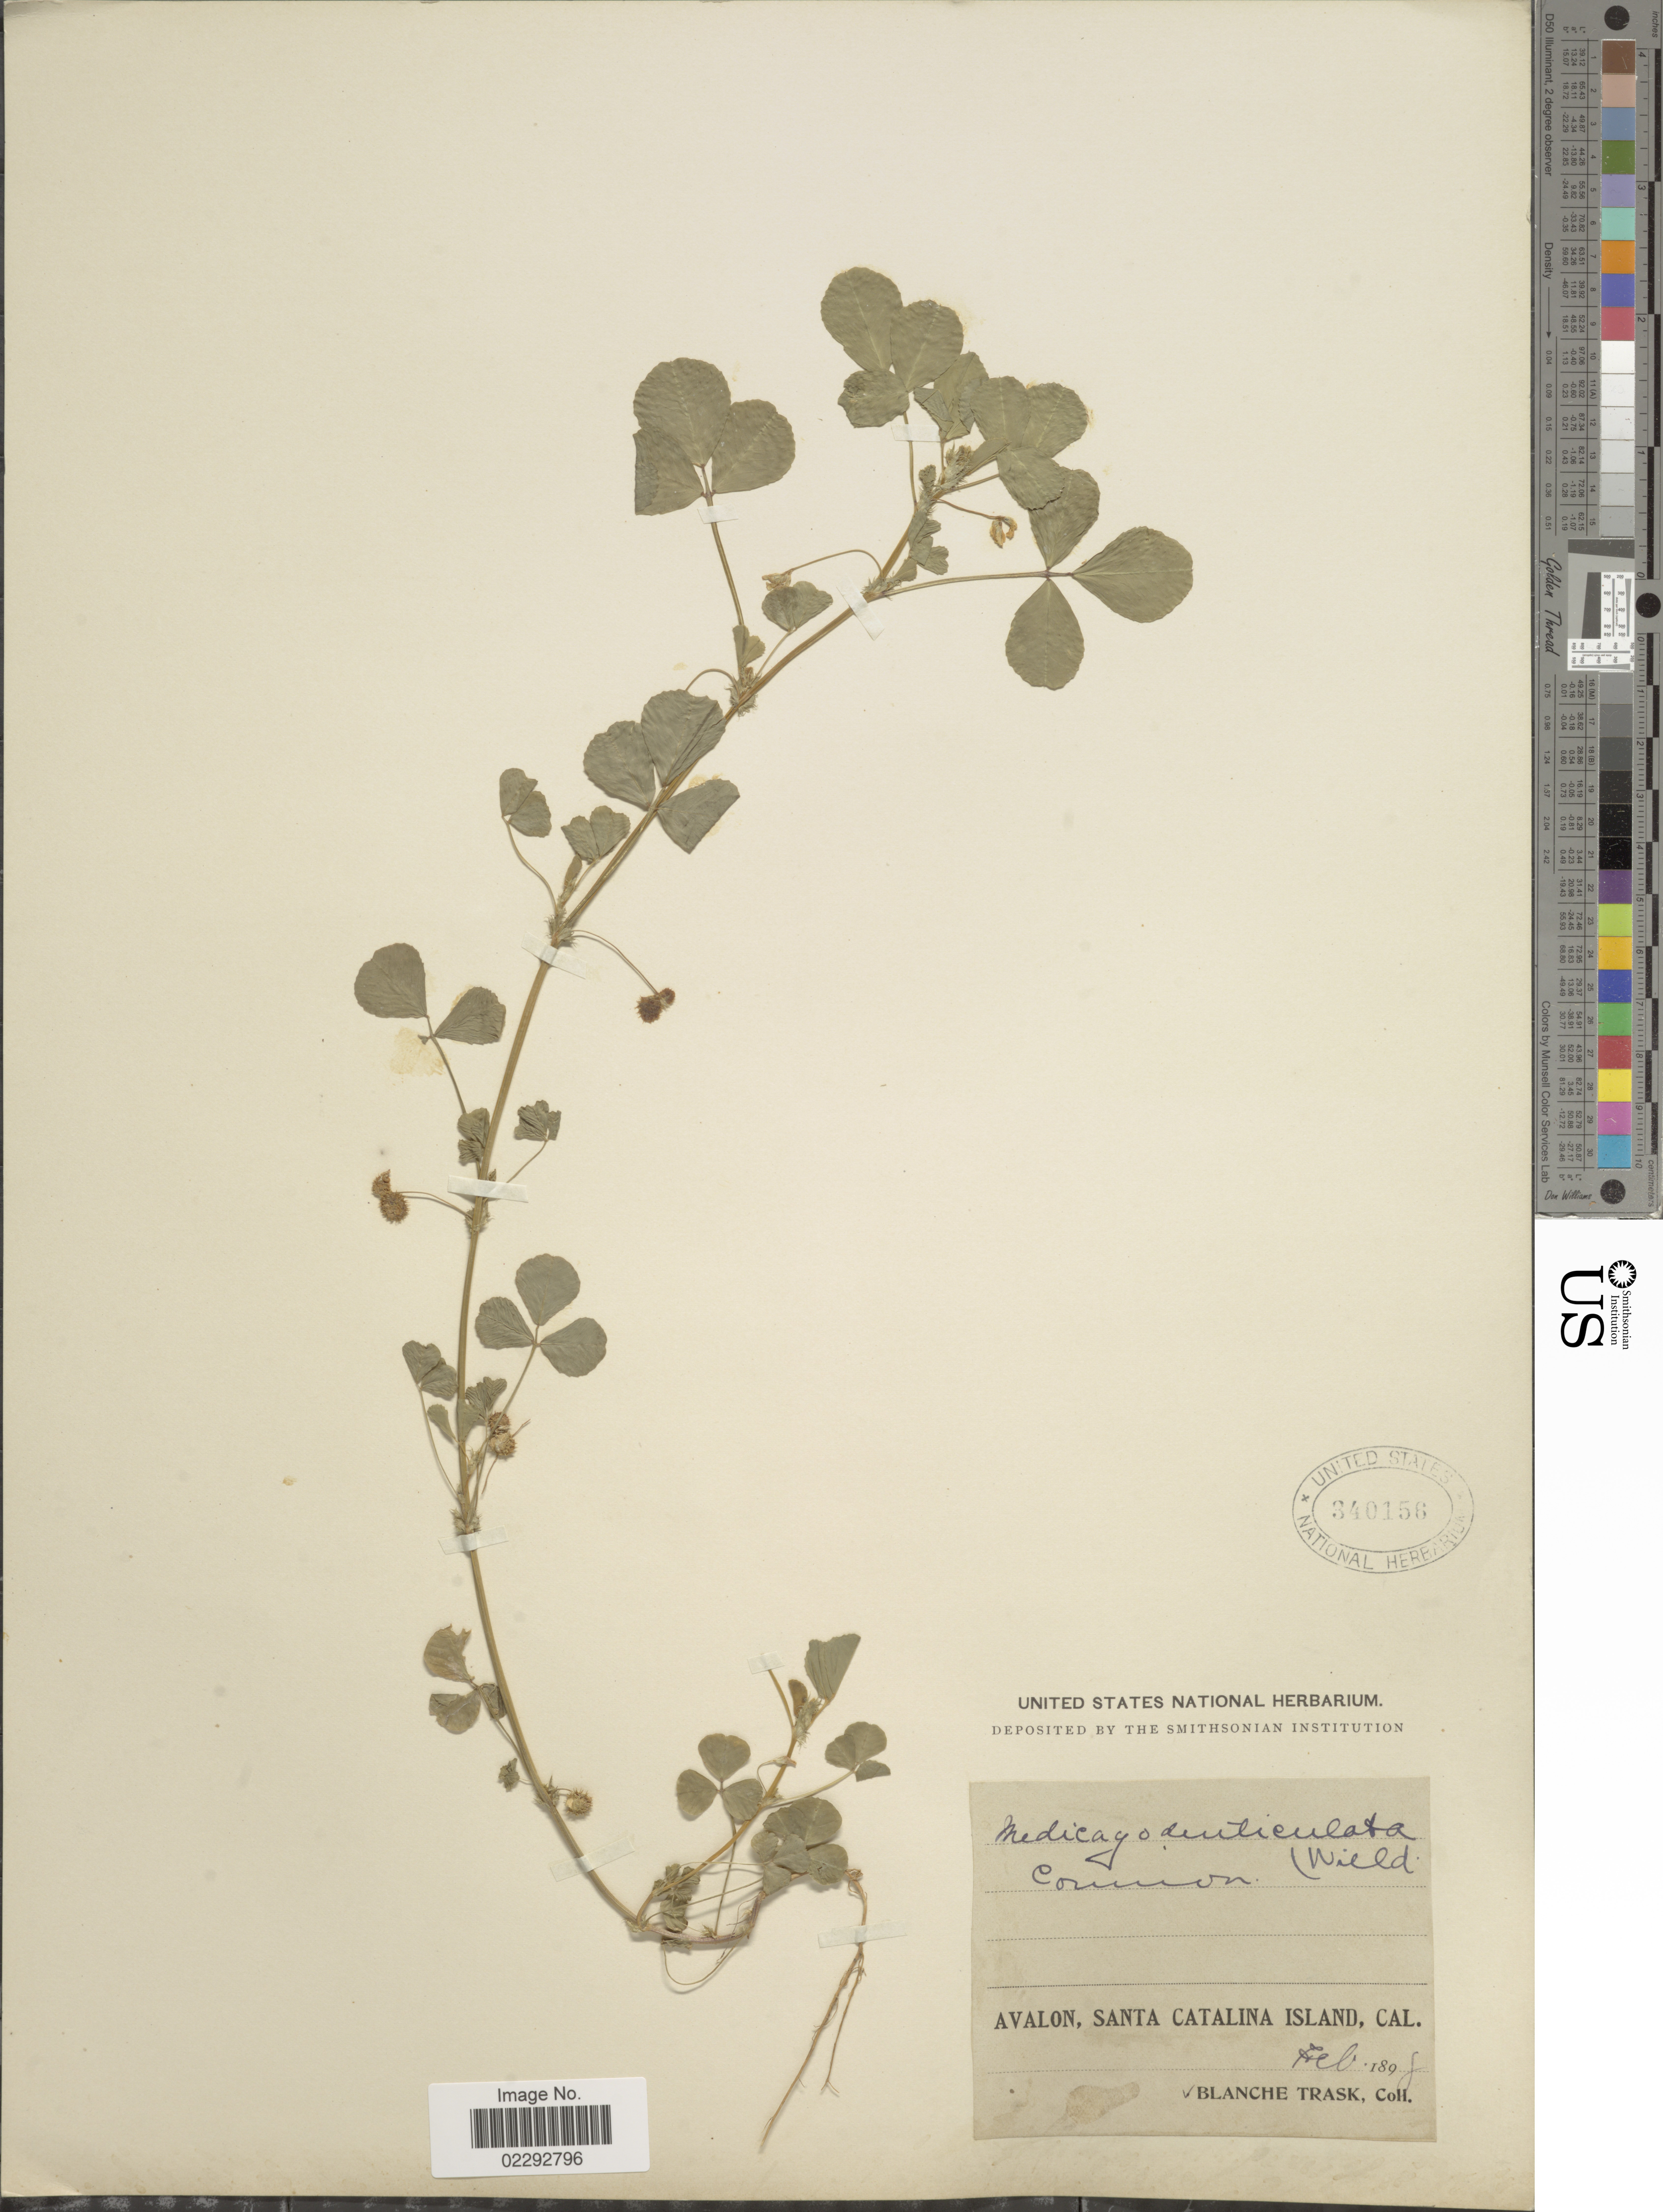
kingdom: Plantae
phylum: Tracheophyta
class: Magnoliopsida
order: Fabales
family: Fabaceae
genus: Medicago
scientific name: Medicago denticulata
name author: Willd.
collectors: B. Trask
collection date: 1898-02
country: United States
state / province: California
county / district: Los Angeles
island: Santa Catalina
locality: Avalon, Santa Catalina Island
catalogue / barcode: US 340156